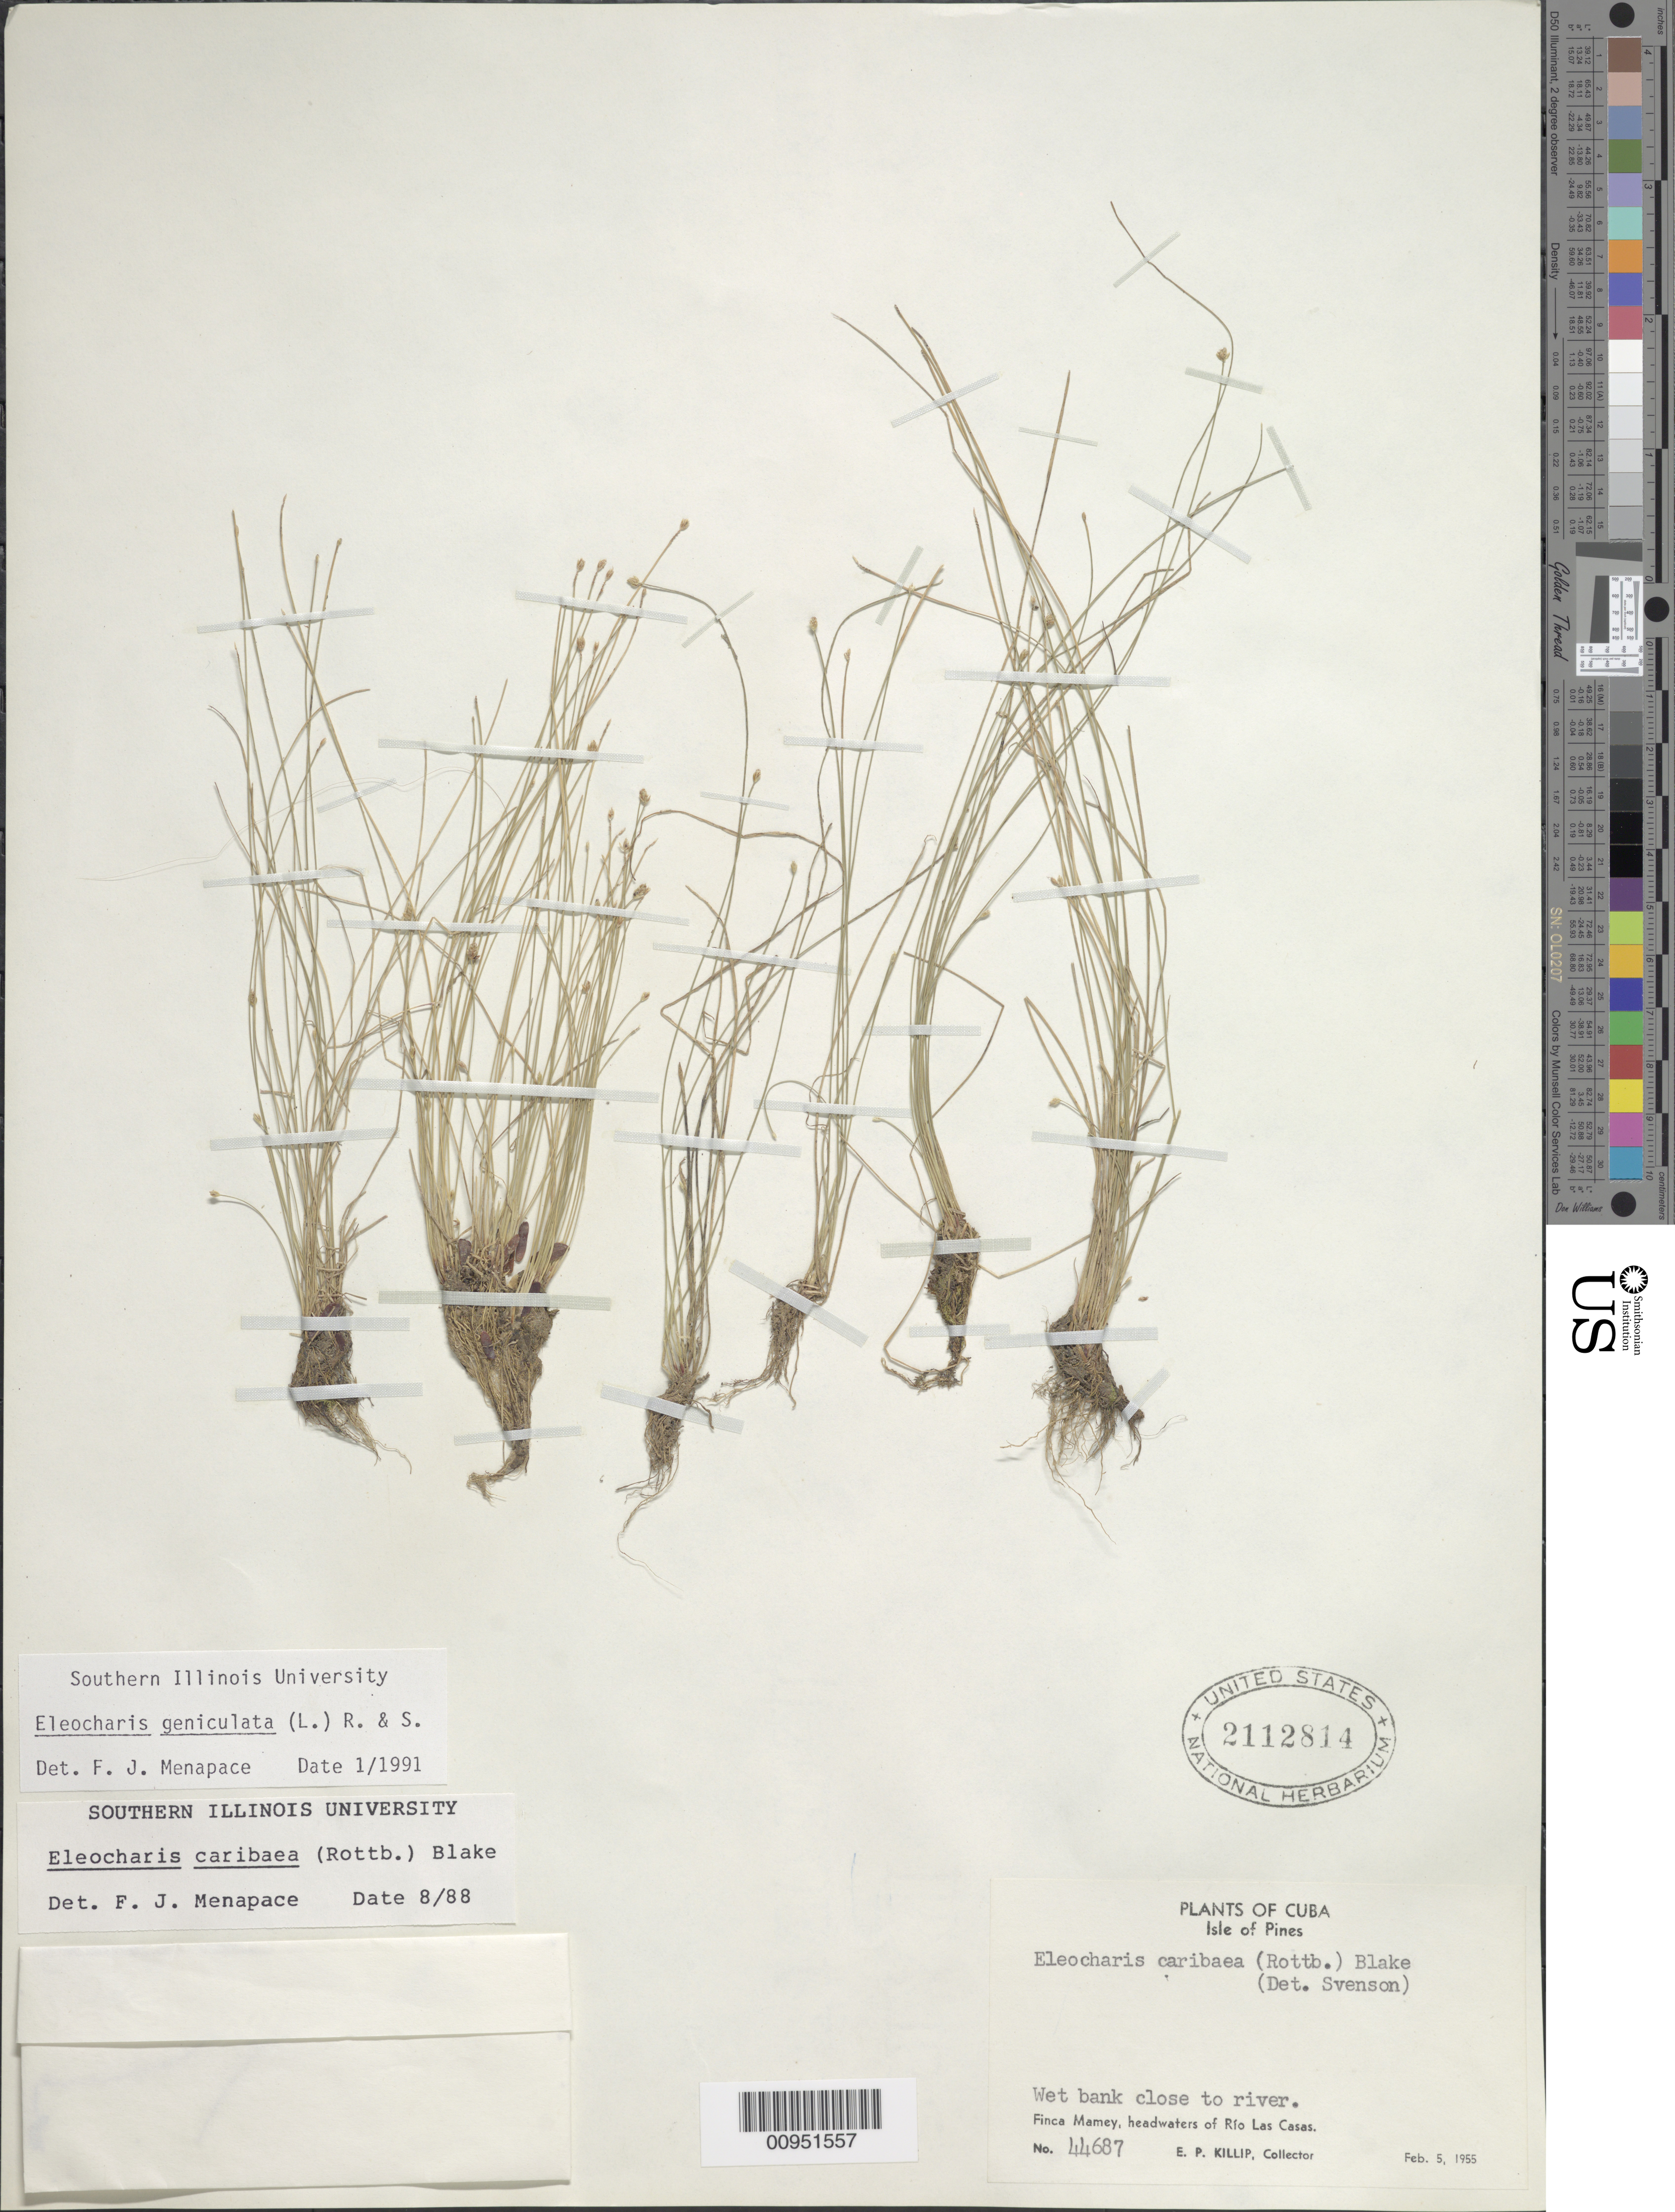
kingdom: Plantae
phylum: Tracheophyta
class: Liliopsida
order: Poales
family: Cyperaceae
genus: Eleocharis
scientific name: Eleocharis geniculata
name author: (L.) Roem. & Schult.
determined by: Menapace, F. J.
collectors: E. P. Killip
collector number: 44687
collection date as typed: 05 Feb 1955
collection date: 1955-02-05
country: Cuba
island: Isla de la Juventud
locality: Isle of Pines, Finca Mamey, headwaters of Río Las Casas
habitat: Wet bank close to river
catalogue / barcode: US 2112814